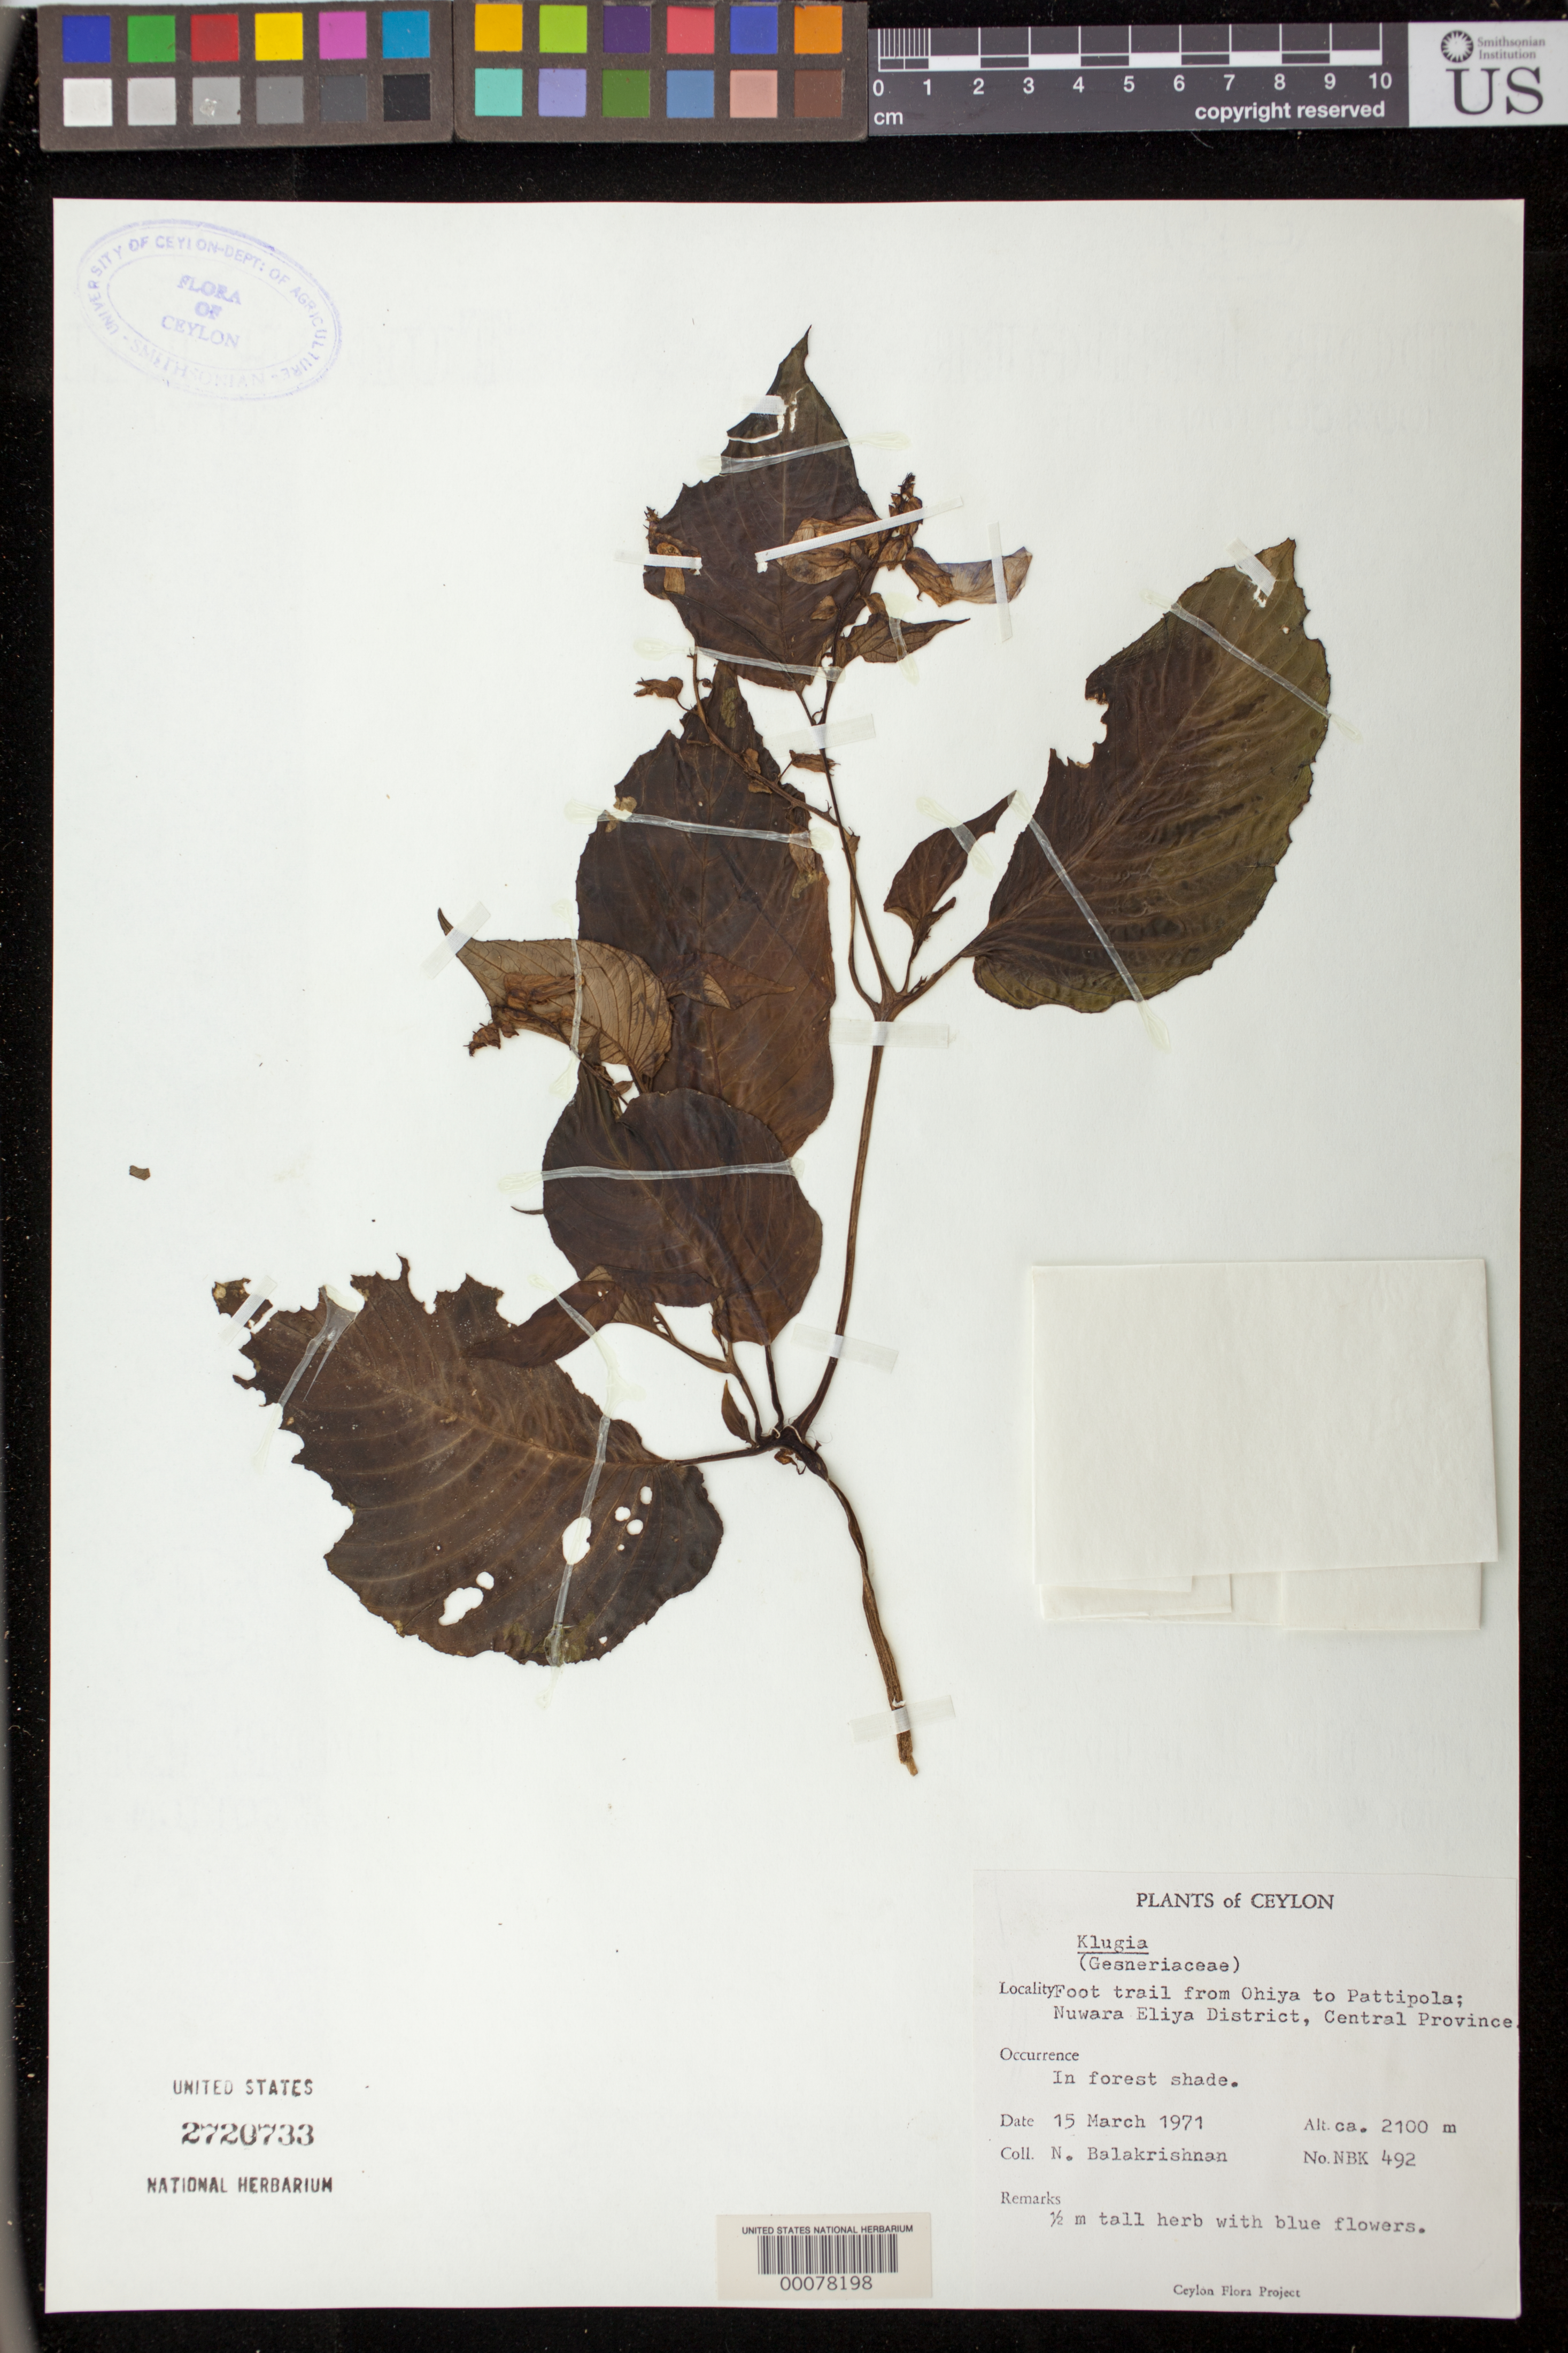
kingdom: Plantae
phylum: Tracheophyta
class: Magnoliopsida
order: Lamiales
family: Gesneriaceae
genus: Rhynchoglossum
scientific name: Rhynchoglossum notonianum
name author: (Wall.) B.L. Burtt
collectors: N. Balakrishnan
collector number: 492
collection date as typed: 15 Mar 1971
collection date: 1971-03-15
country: Sri Lanka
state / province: Central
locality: Nurawa eliya (dist.), Foot trail from ohiya to pattipola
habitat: In forest shade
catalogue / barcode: US 2720733